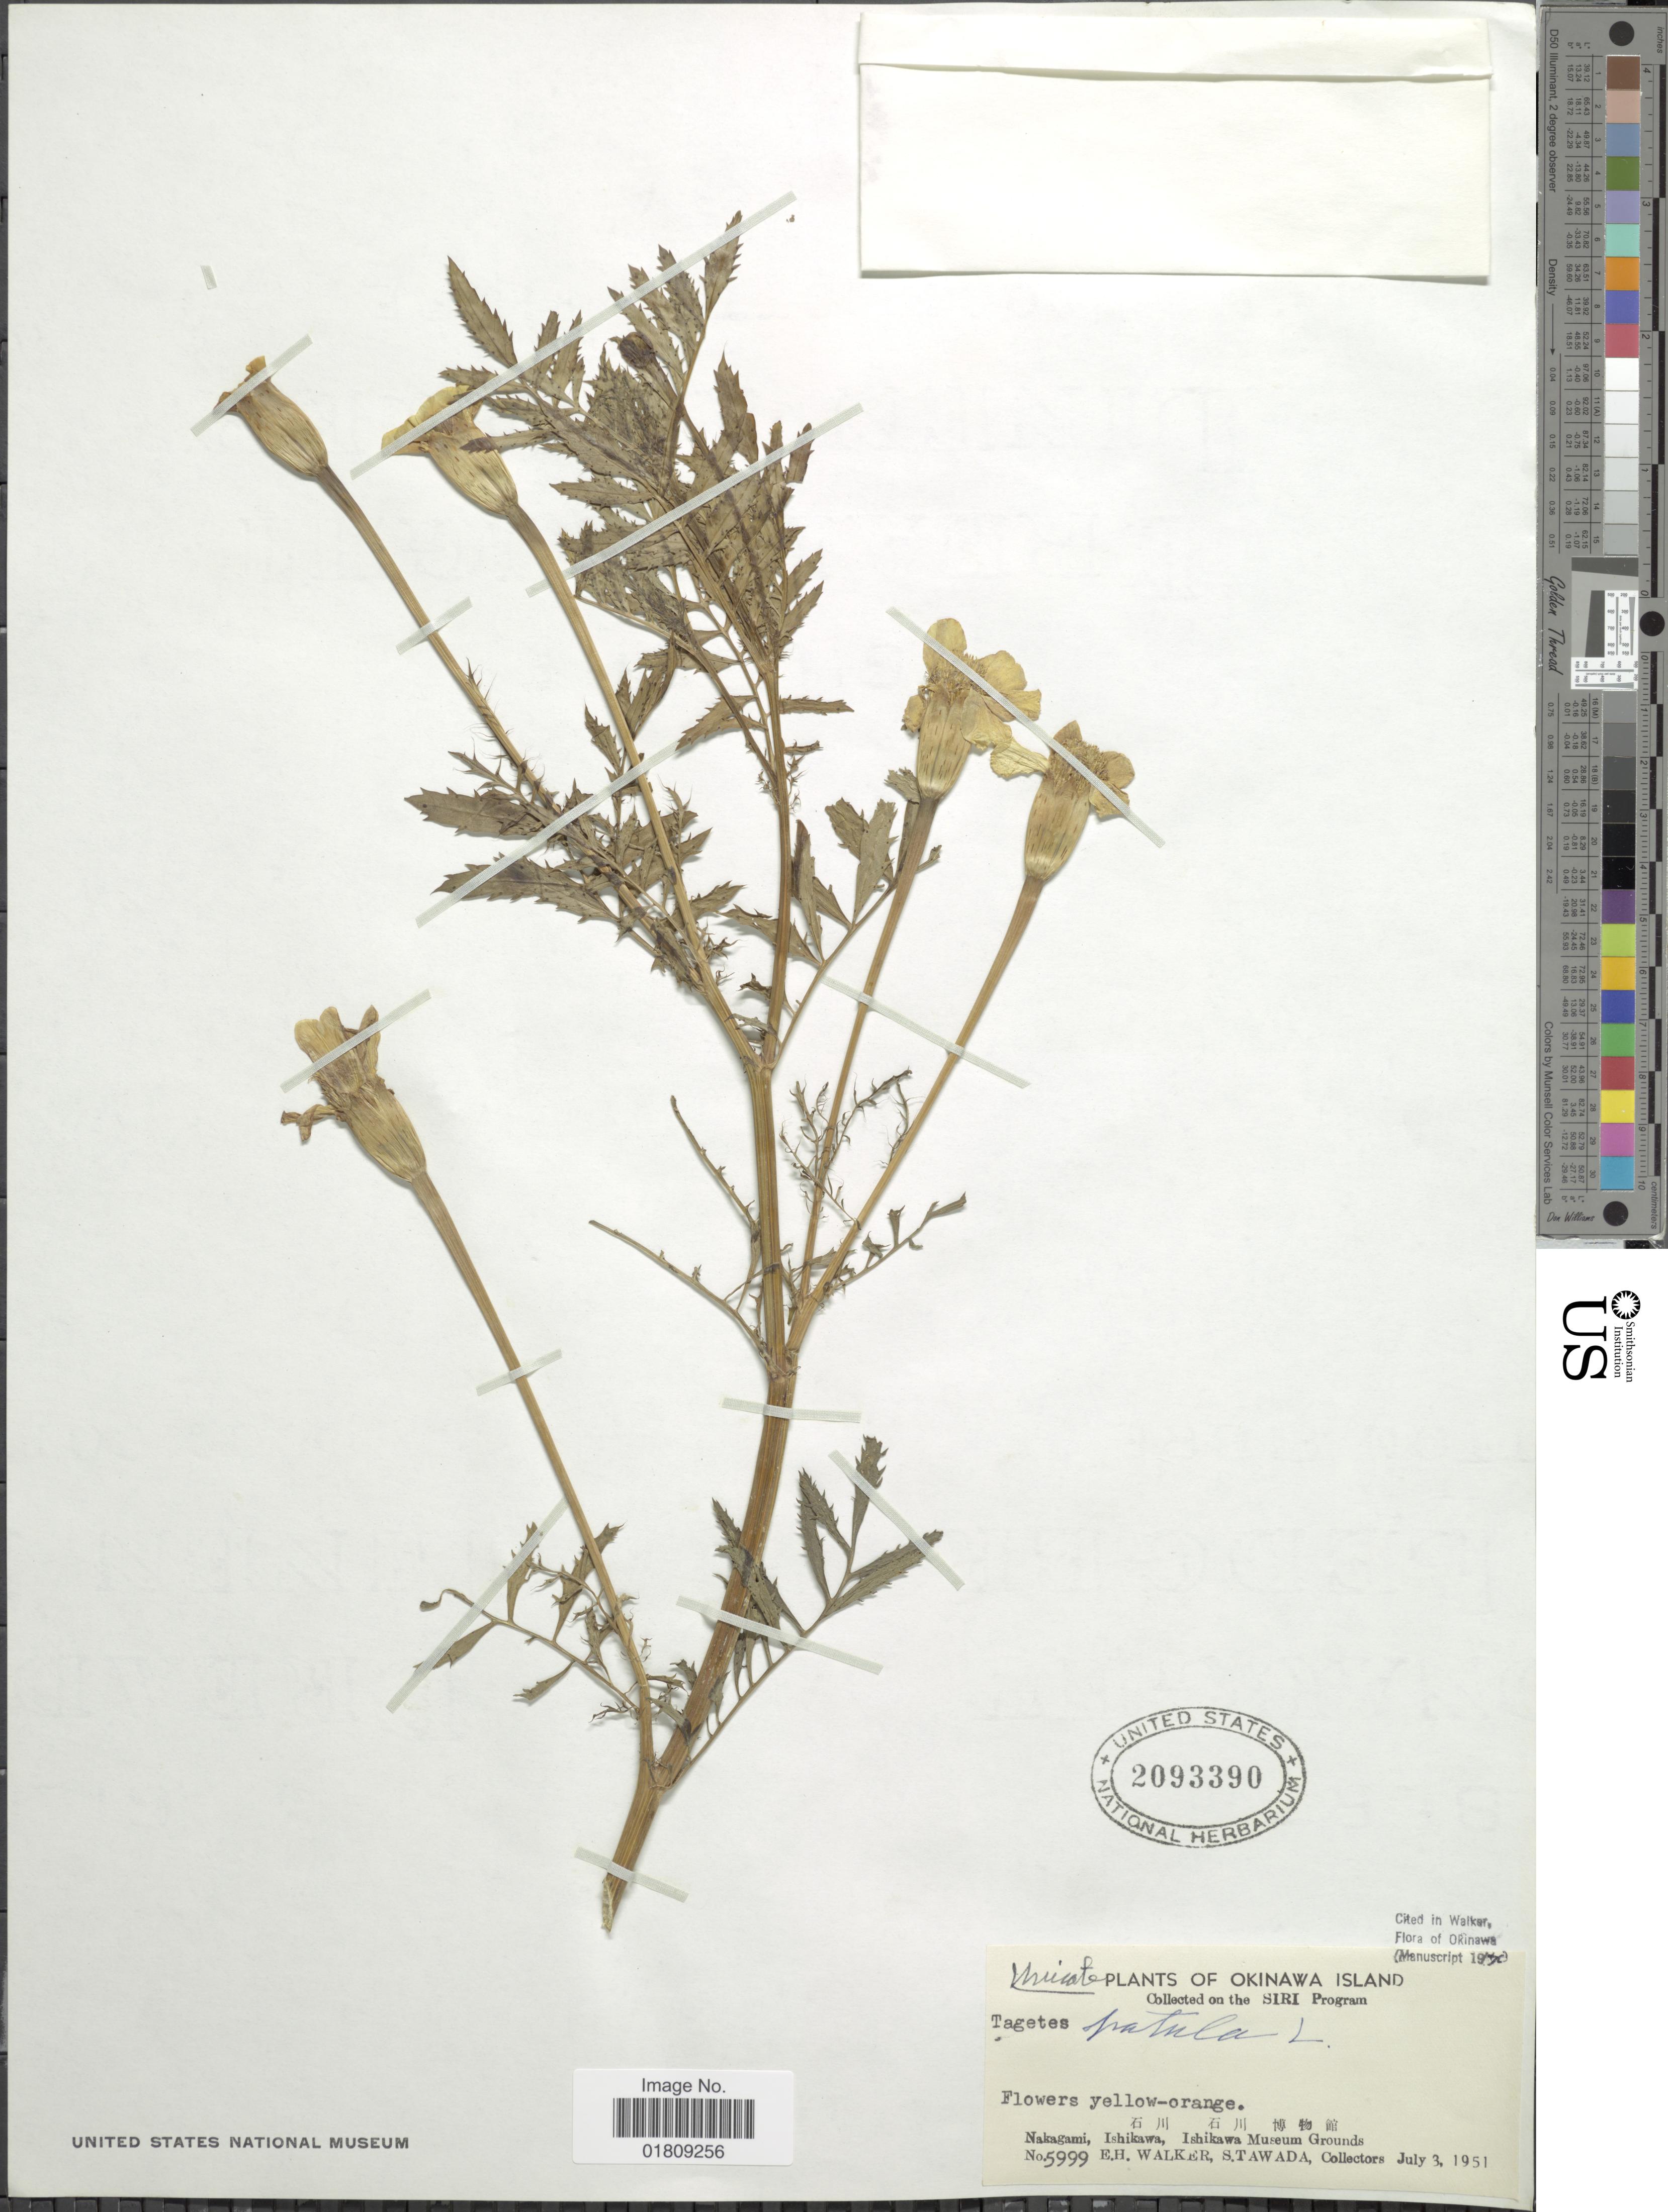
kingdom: Plantae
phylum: Tracheophyta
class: Magnoliopsida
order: Asterales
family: Asteraceae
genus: Tagetes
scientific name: Tagetes patula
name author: L.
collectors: E. H. Walker & S. Tawada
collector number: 5999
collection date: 1951-07-03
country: Japan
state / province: Okinawa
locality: Okinawa Island, Nakagami, Ishikawa, Ishikawa Museum Grounds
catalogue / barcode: US 2093390